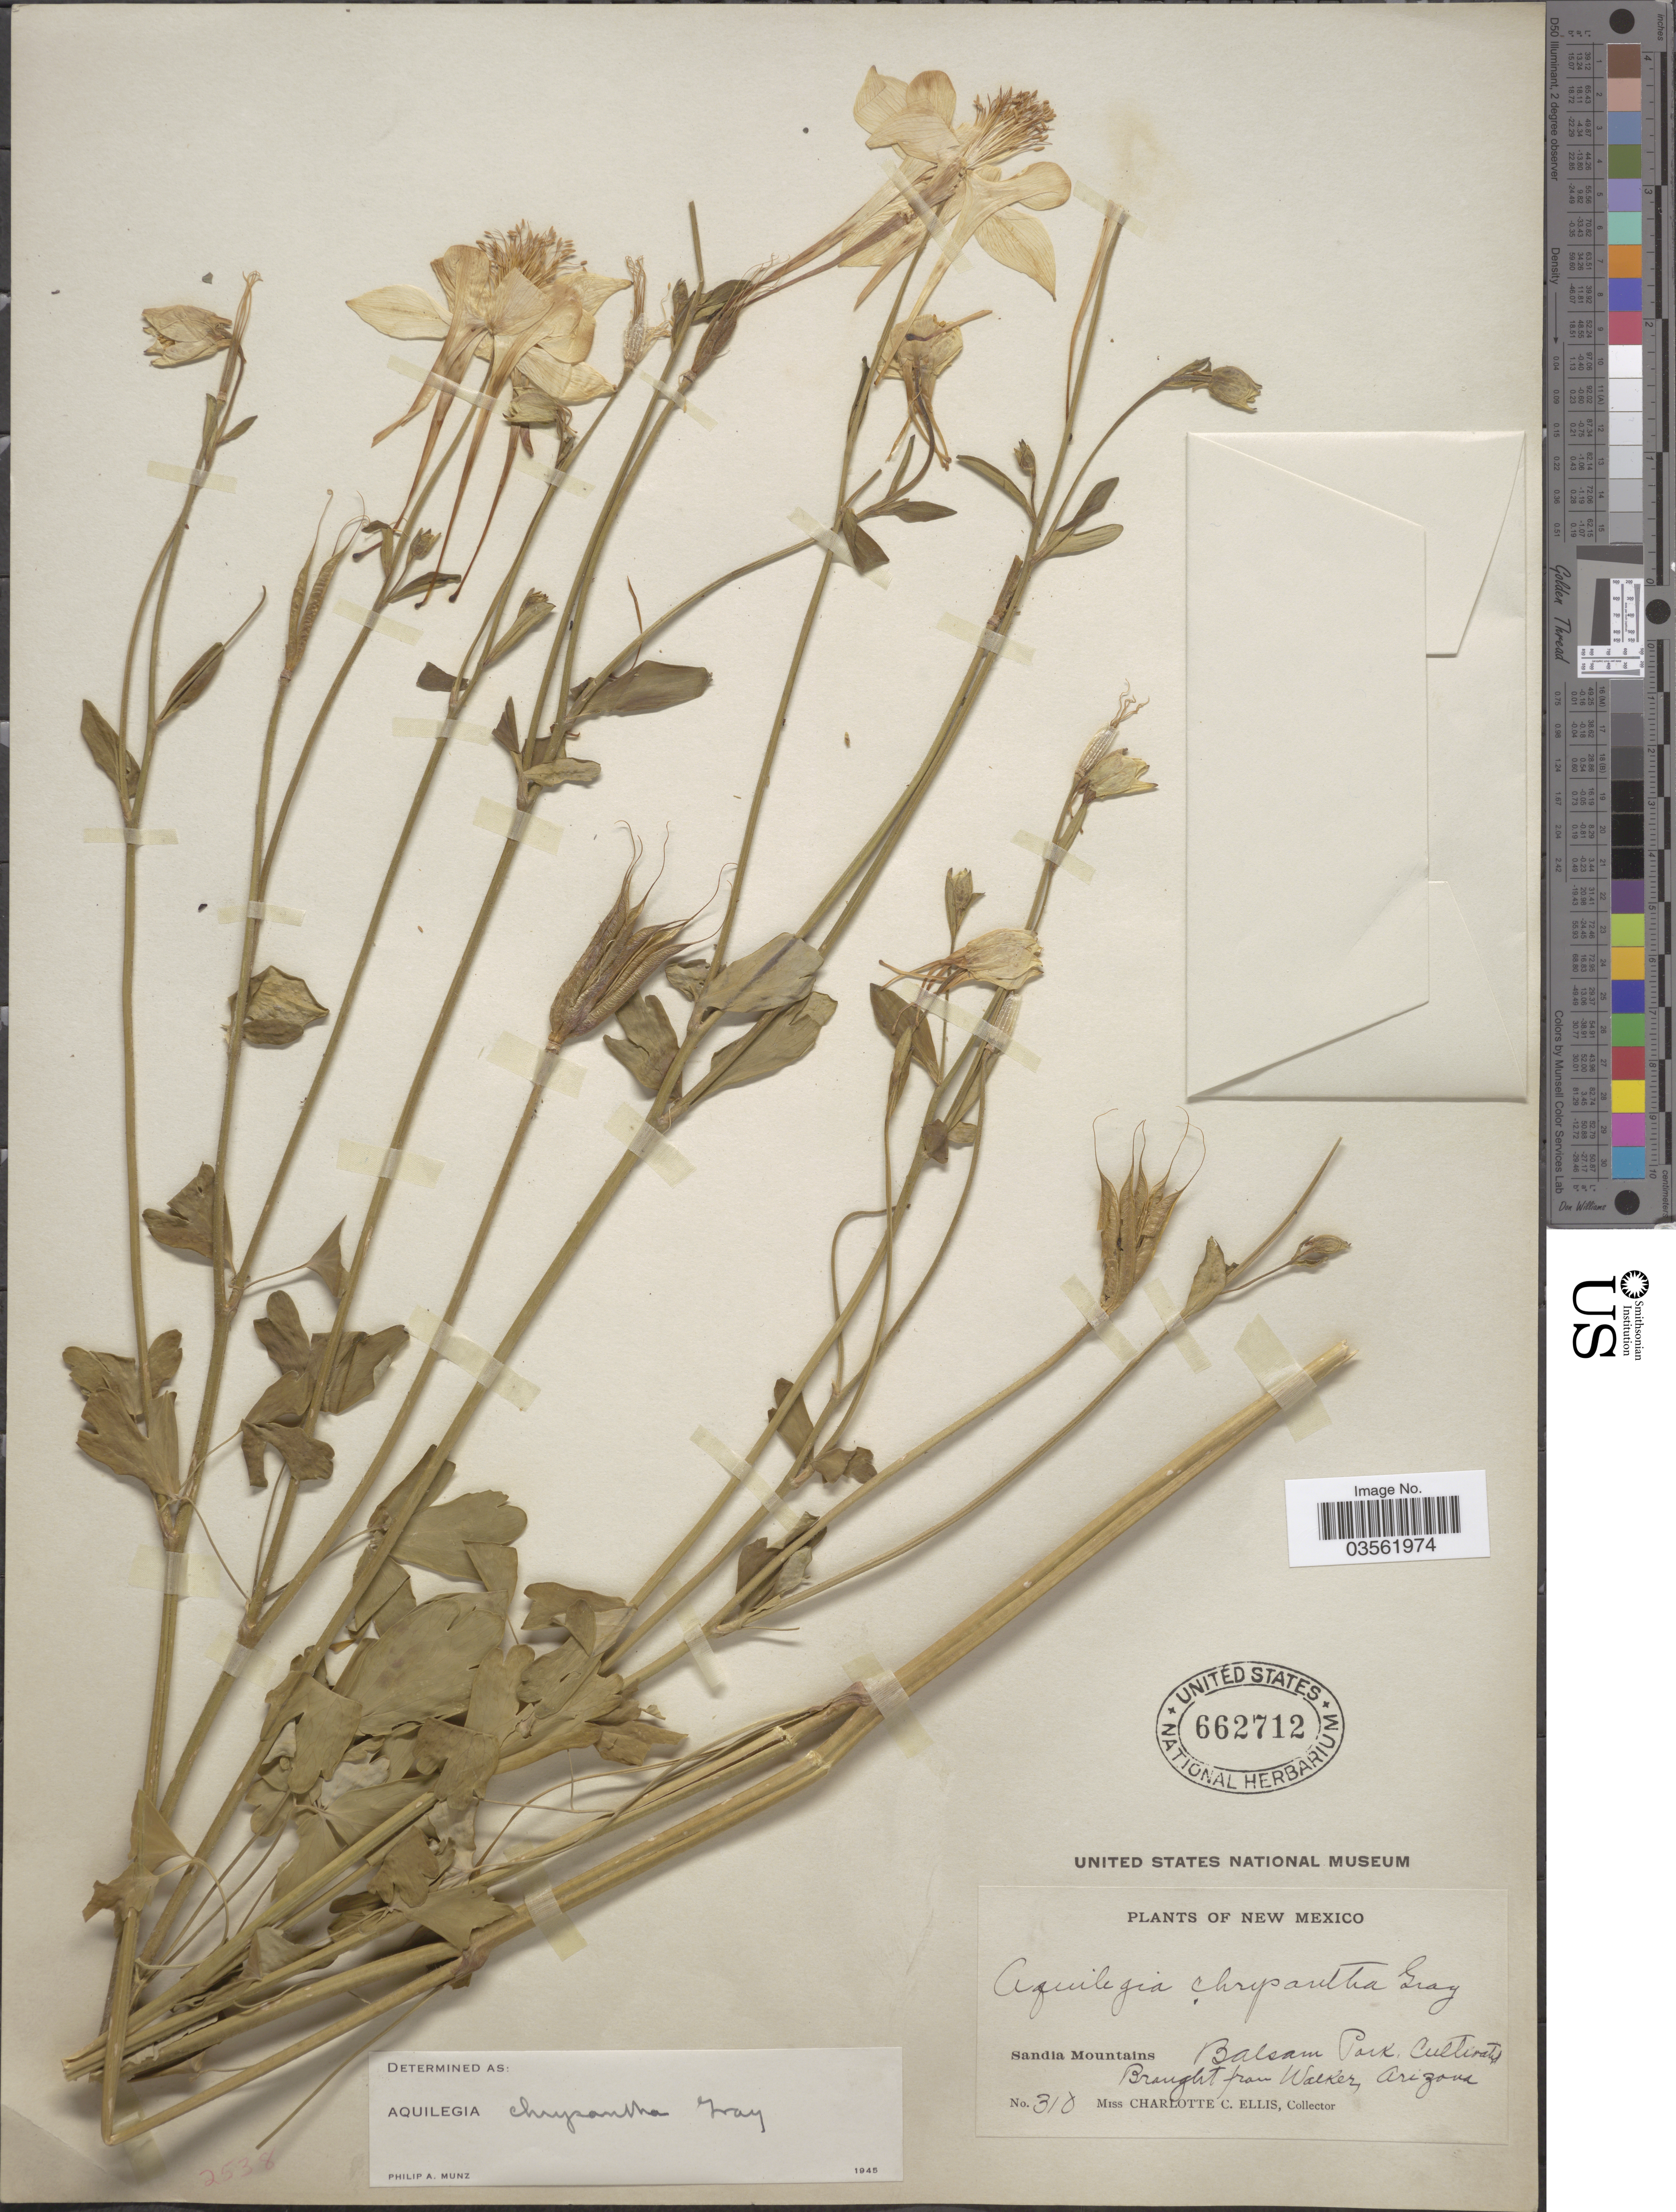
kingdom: Plantae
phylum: Tracheophyta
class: Magnoliopsida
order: Ranunculales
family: Ranunculaceae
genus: Aquilegia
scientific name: Aquilegia chrysantha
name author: A. Gray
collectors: C. C. Ellis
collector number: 310*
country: United States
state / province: New Mexico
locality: Sandia Mountains. Balsam Park.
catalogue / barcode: US 662712